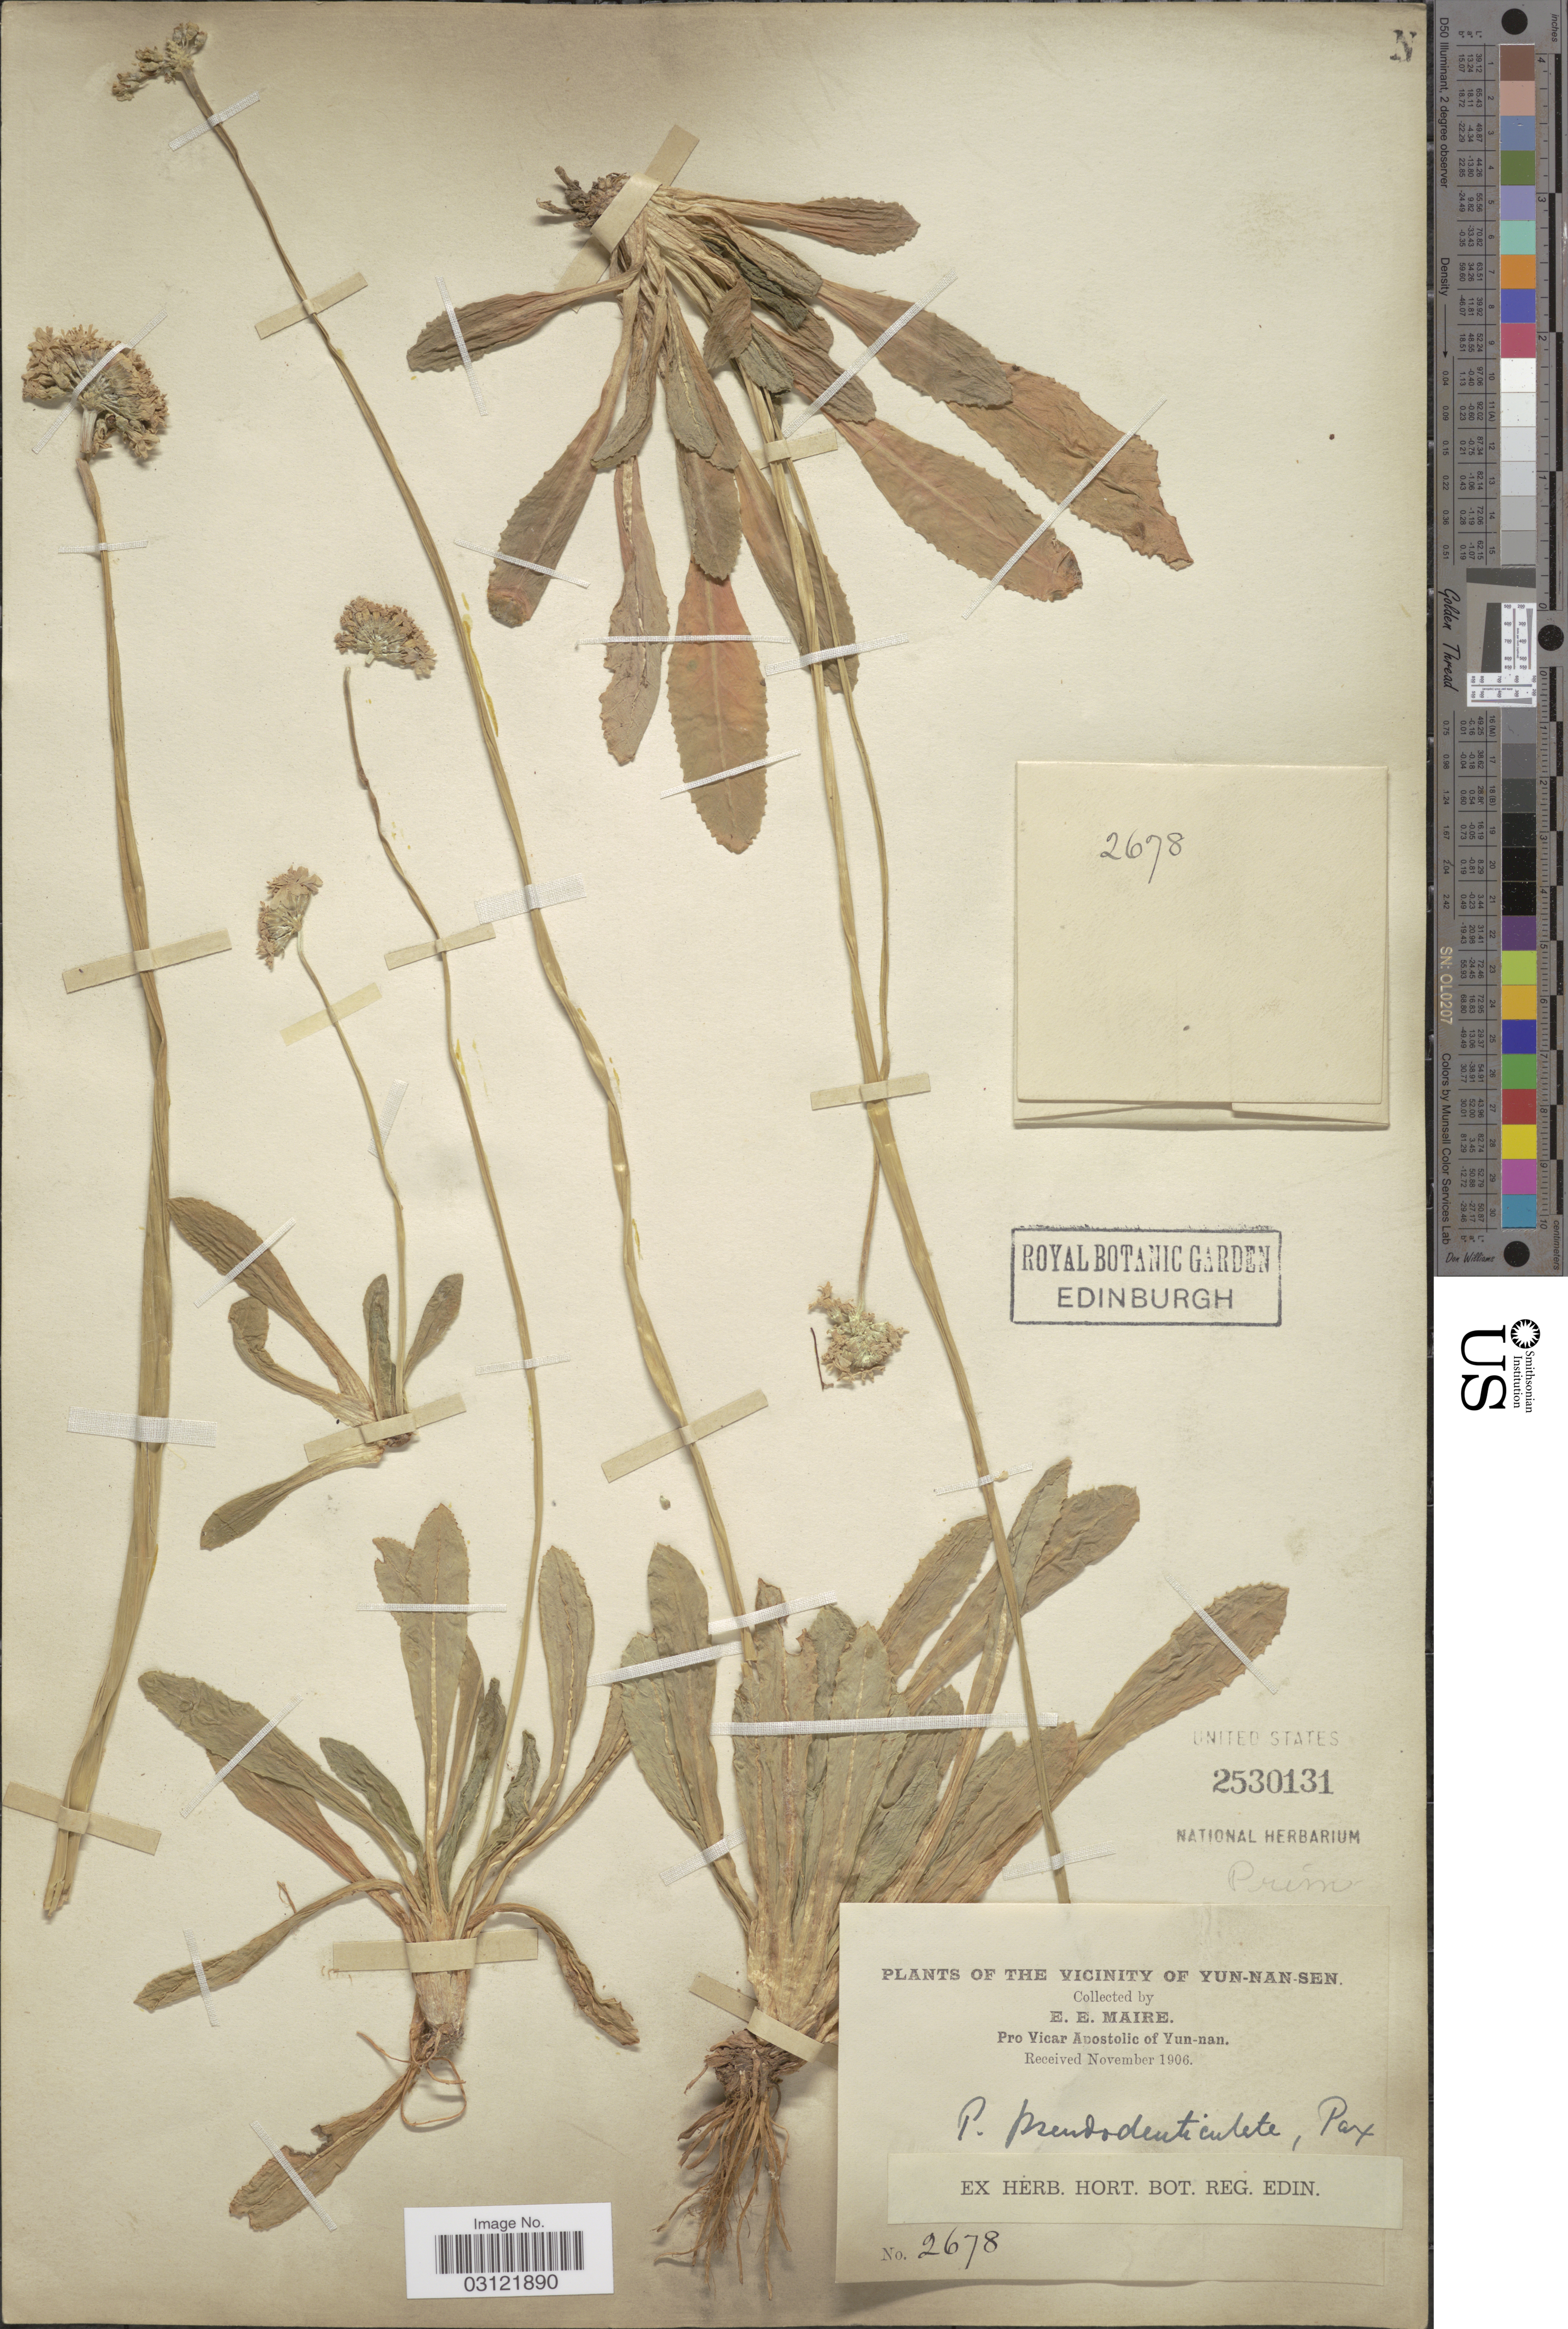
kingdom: Plantae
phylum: Tracheophyta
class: Magnoliopsida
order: Ericales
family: Primulaceae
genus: Primula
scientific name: Primula pseudodenticulata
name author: Pax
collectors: E. E. Maire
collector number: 2678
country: China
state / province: Yunnan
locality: The vicinity of Yun-nan-sen. Pro Vicar Apostolic of Yun-nan.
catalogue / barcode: US 2530131